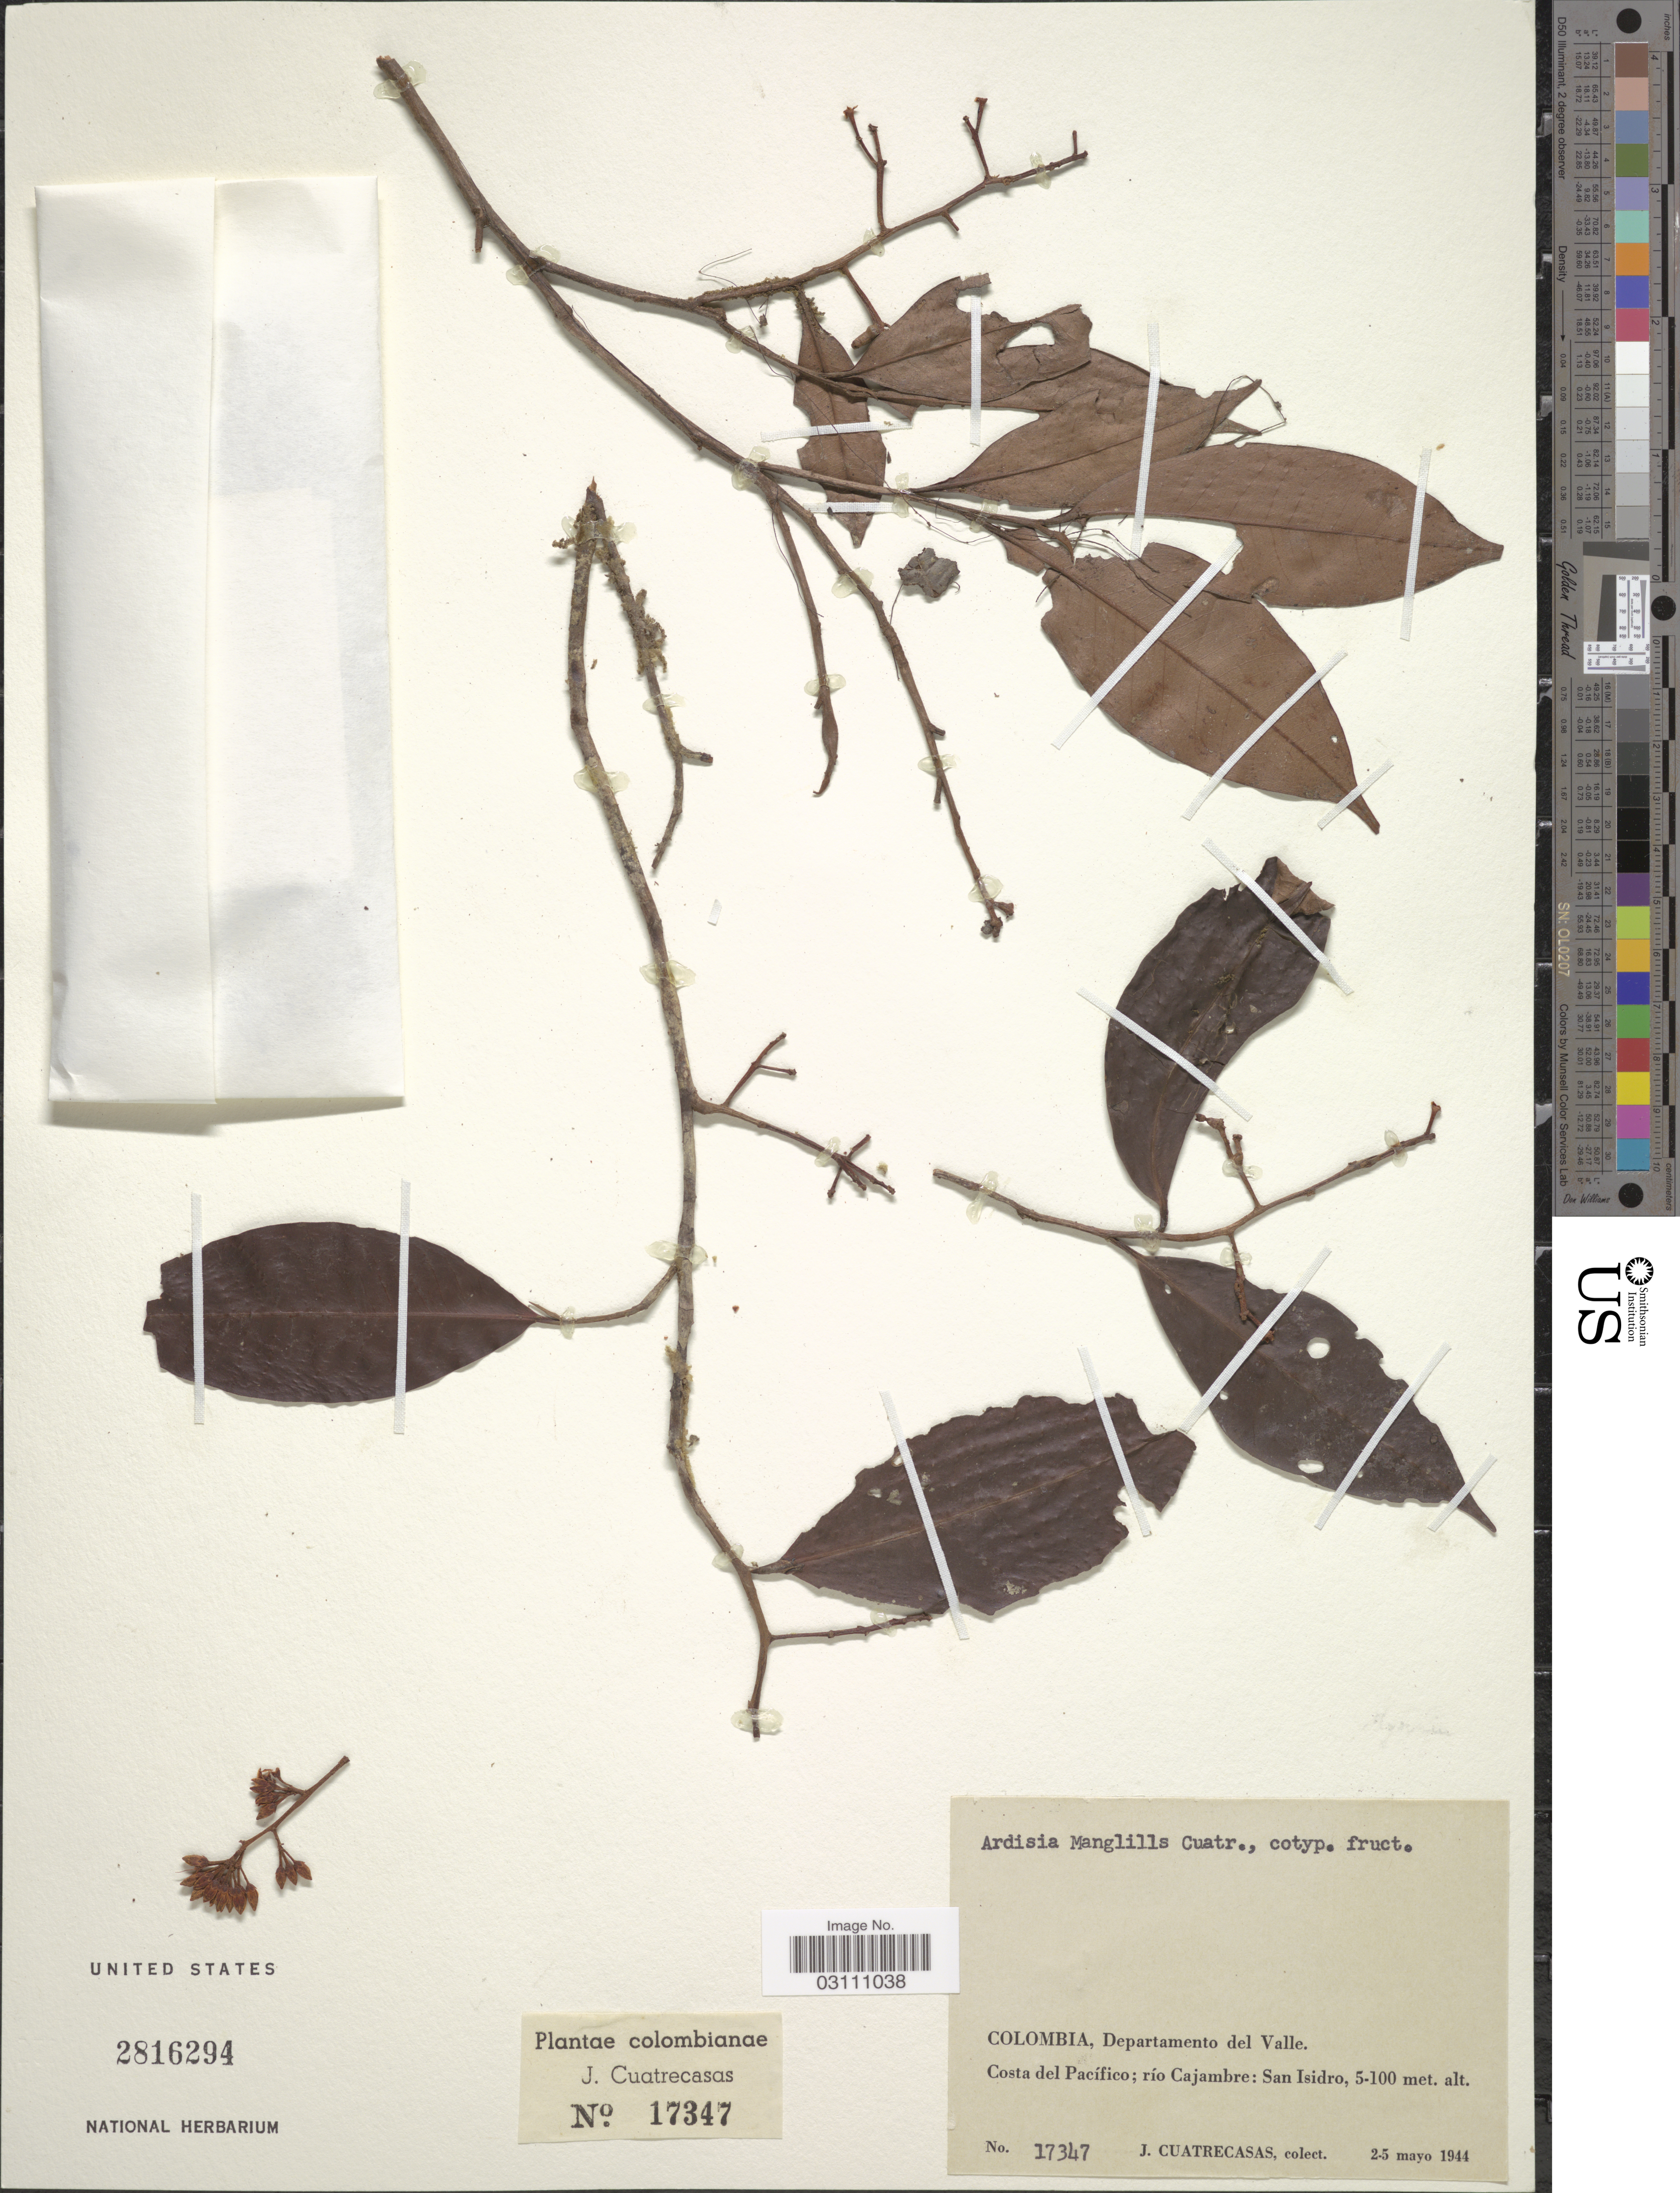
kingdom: Plantae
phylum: Tracheophyta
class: Magnoliopsida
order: Ericales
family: Primulaceae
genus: Ardisia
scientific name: Ardisia manglillo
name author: Cuatrec.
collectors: J. Cuatrecasas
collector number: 17347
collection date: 1944-05-02/1944-05-05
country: Colombia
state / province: Valle del Cauca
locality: Departamento del Valle. Costa del Pacífico; río Cajambre: San Isidro.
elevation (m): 5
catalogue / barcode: US 2816294